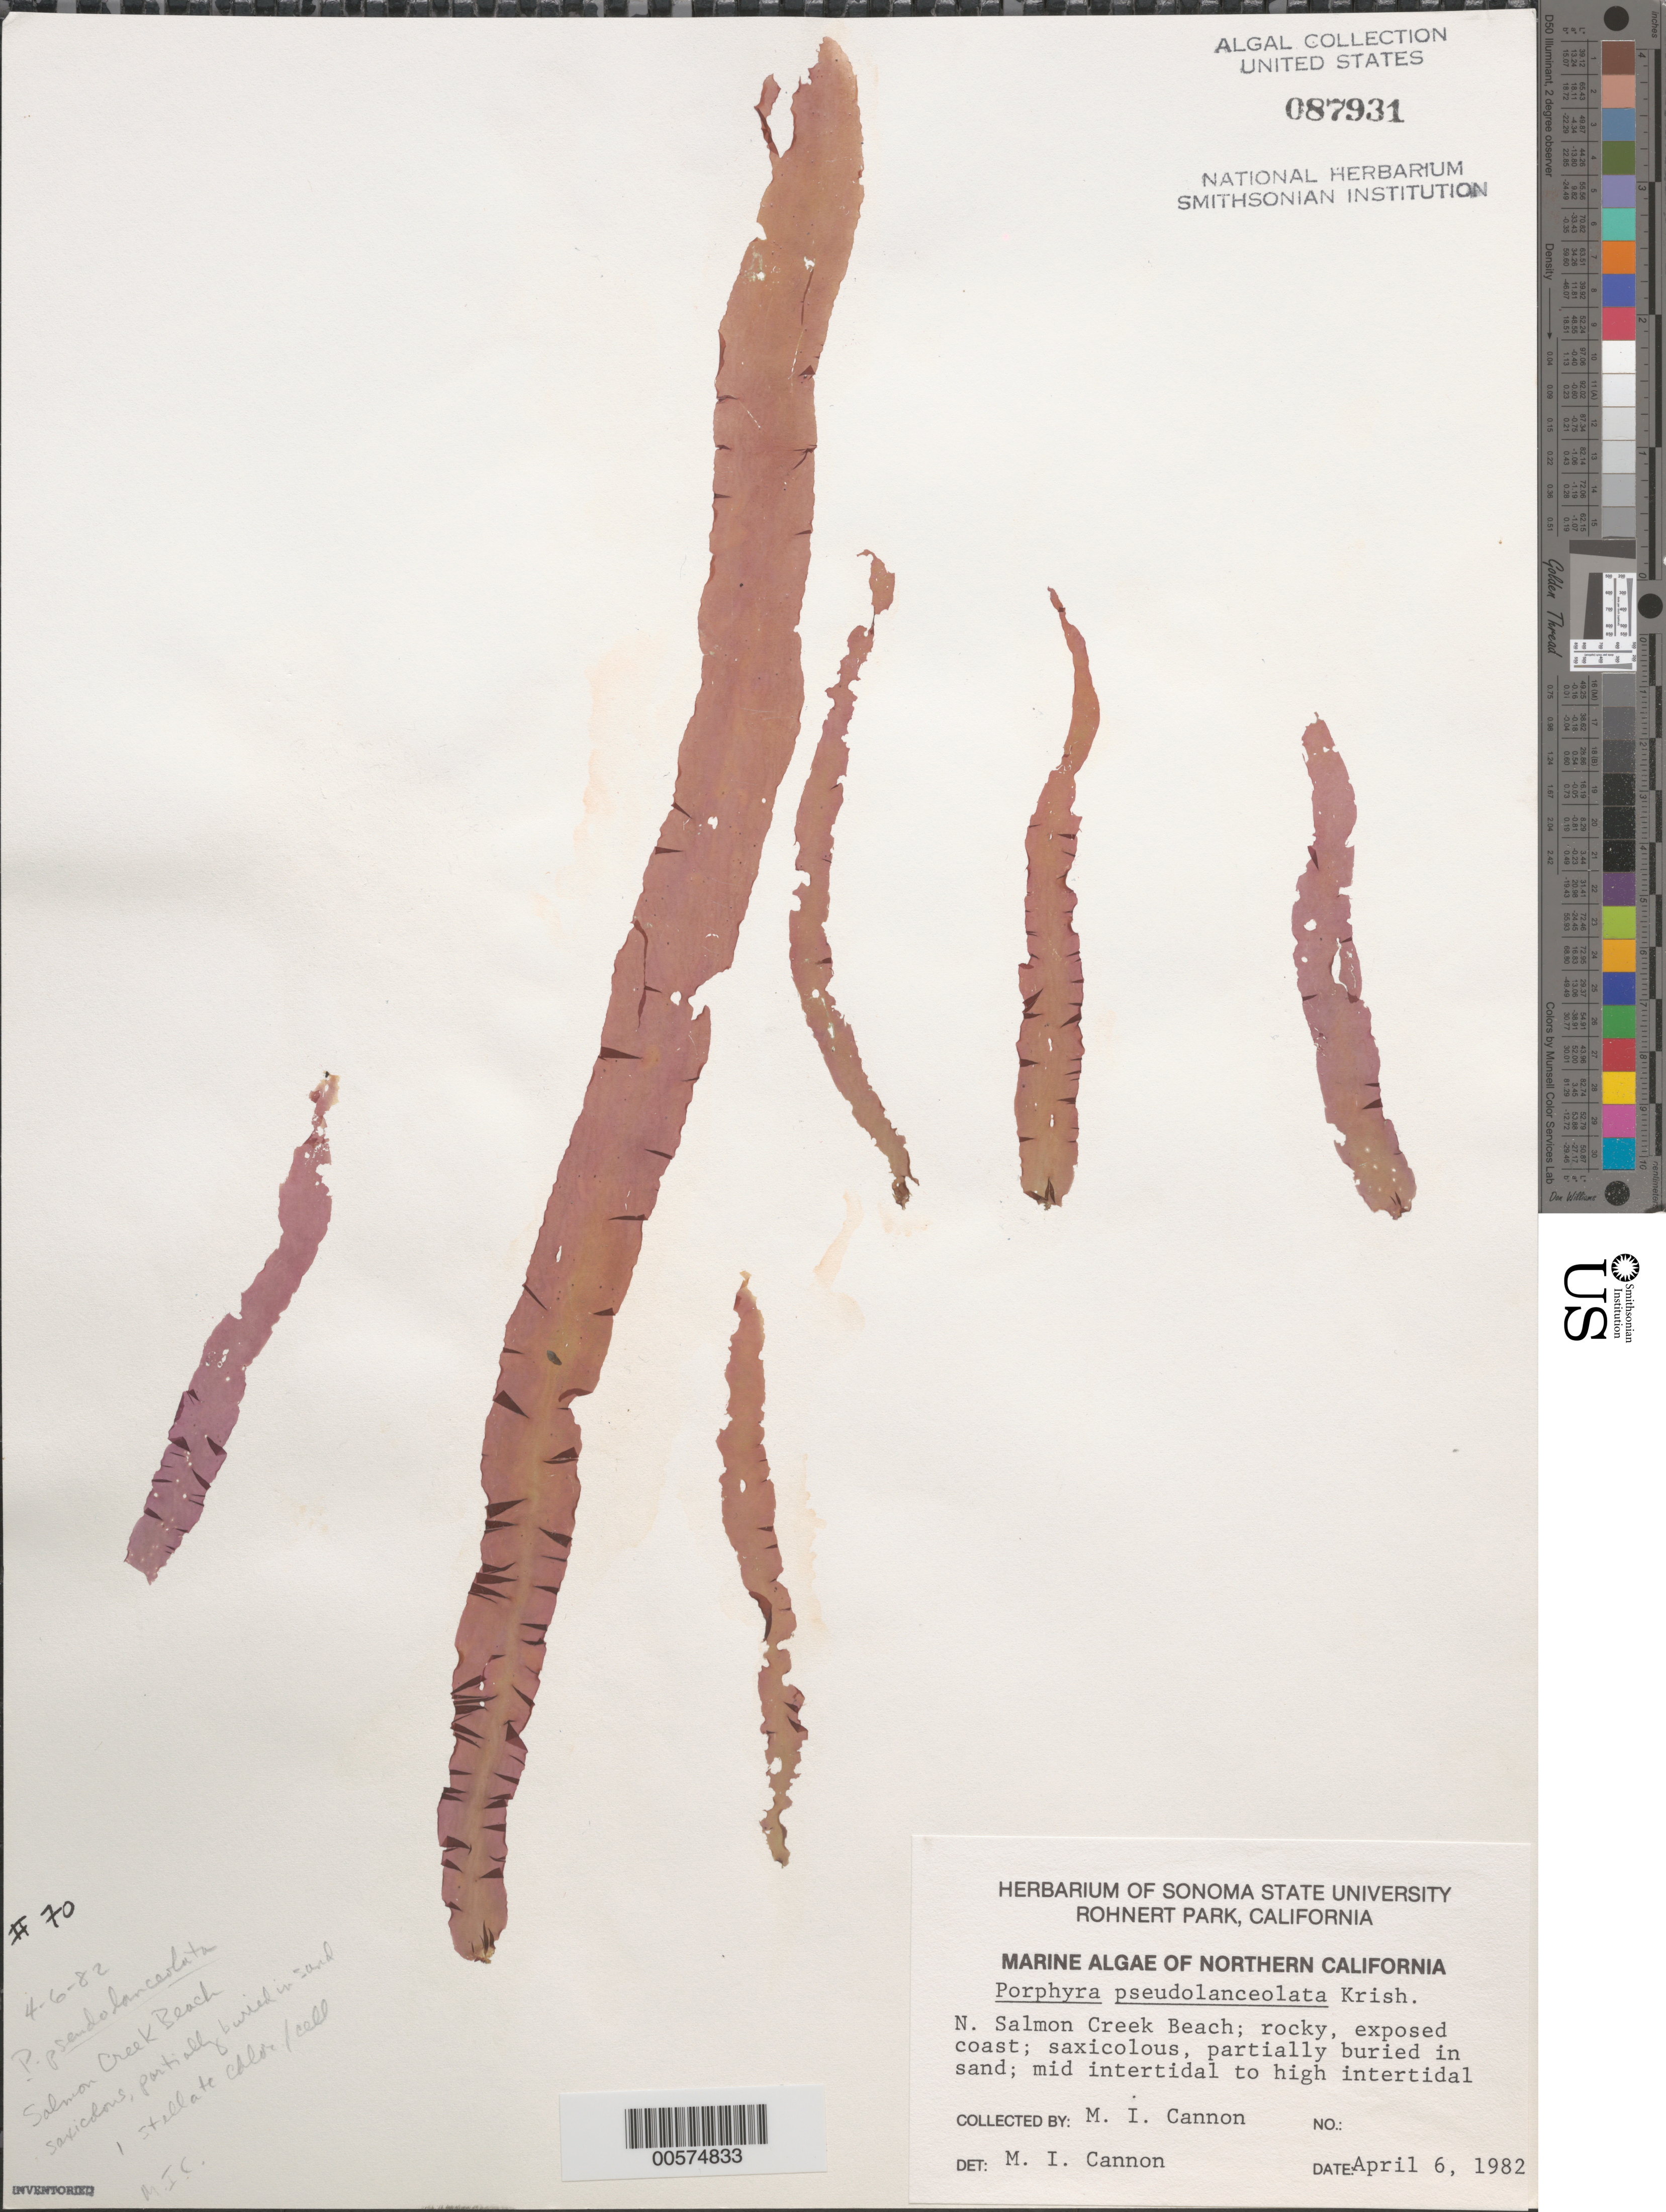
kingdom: Plantae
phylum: Rhodophyta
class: Bangiophyceae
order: Bangiales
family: Bangiaceae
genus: Porphyra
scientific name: Porphyra pseudolanceolata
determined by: Cannon, M. I.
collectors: M. Cannon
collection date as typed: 06 Apr 1982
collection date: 1982-04-06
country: United States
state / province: California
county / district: Sonoma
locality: Salmon Creek Beach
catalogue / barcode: US 87931